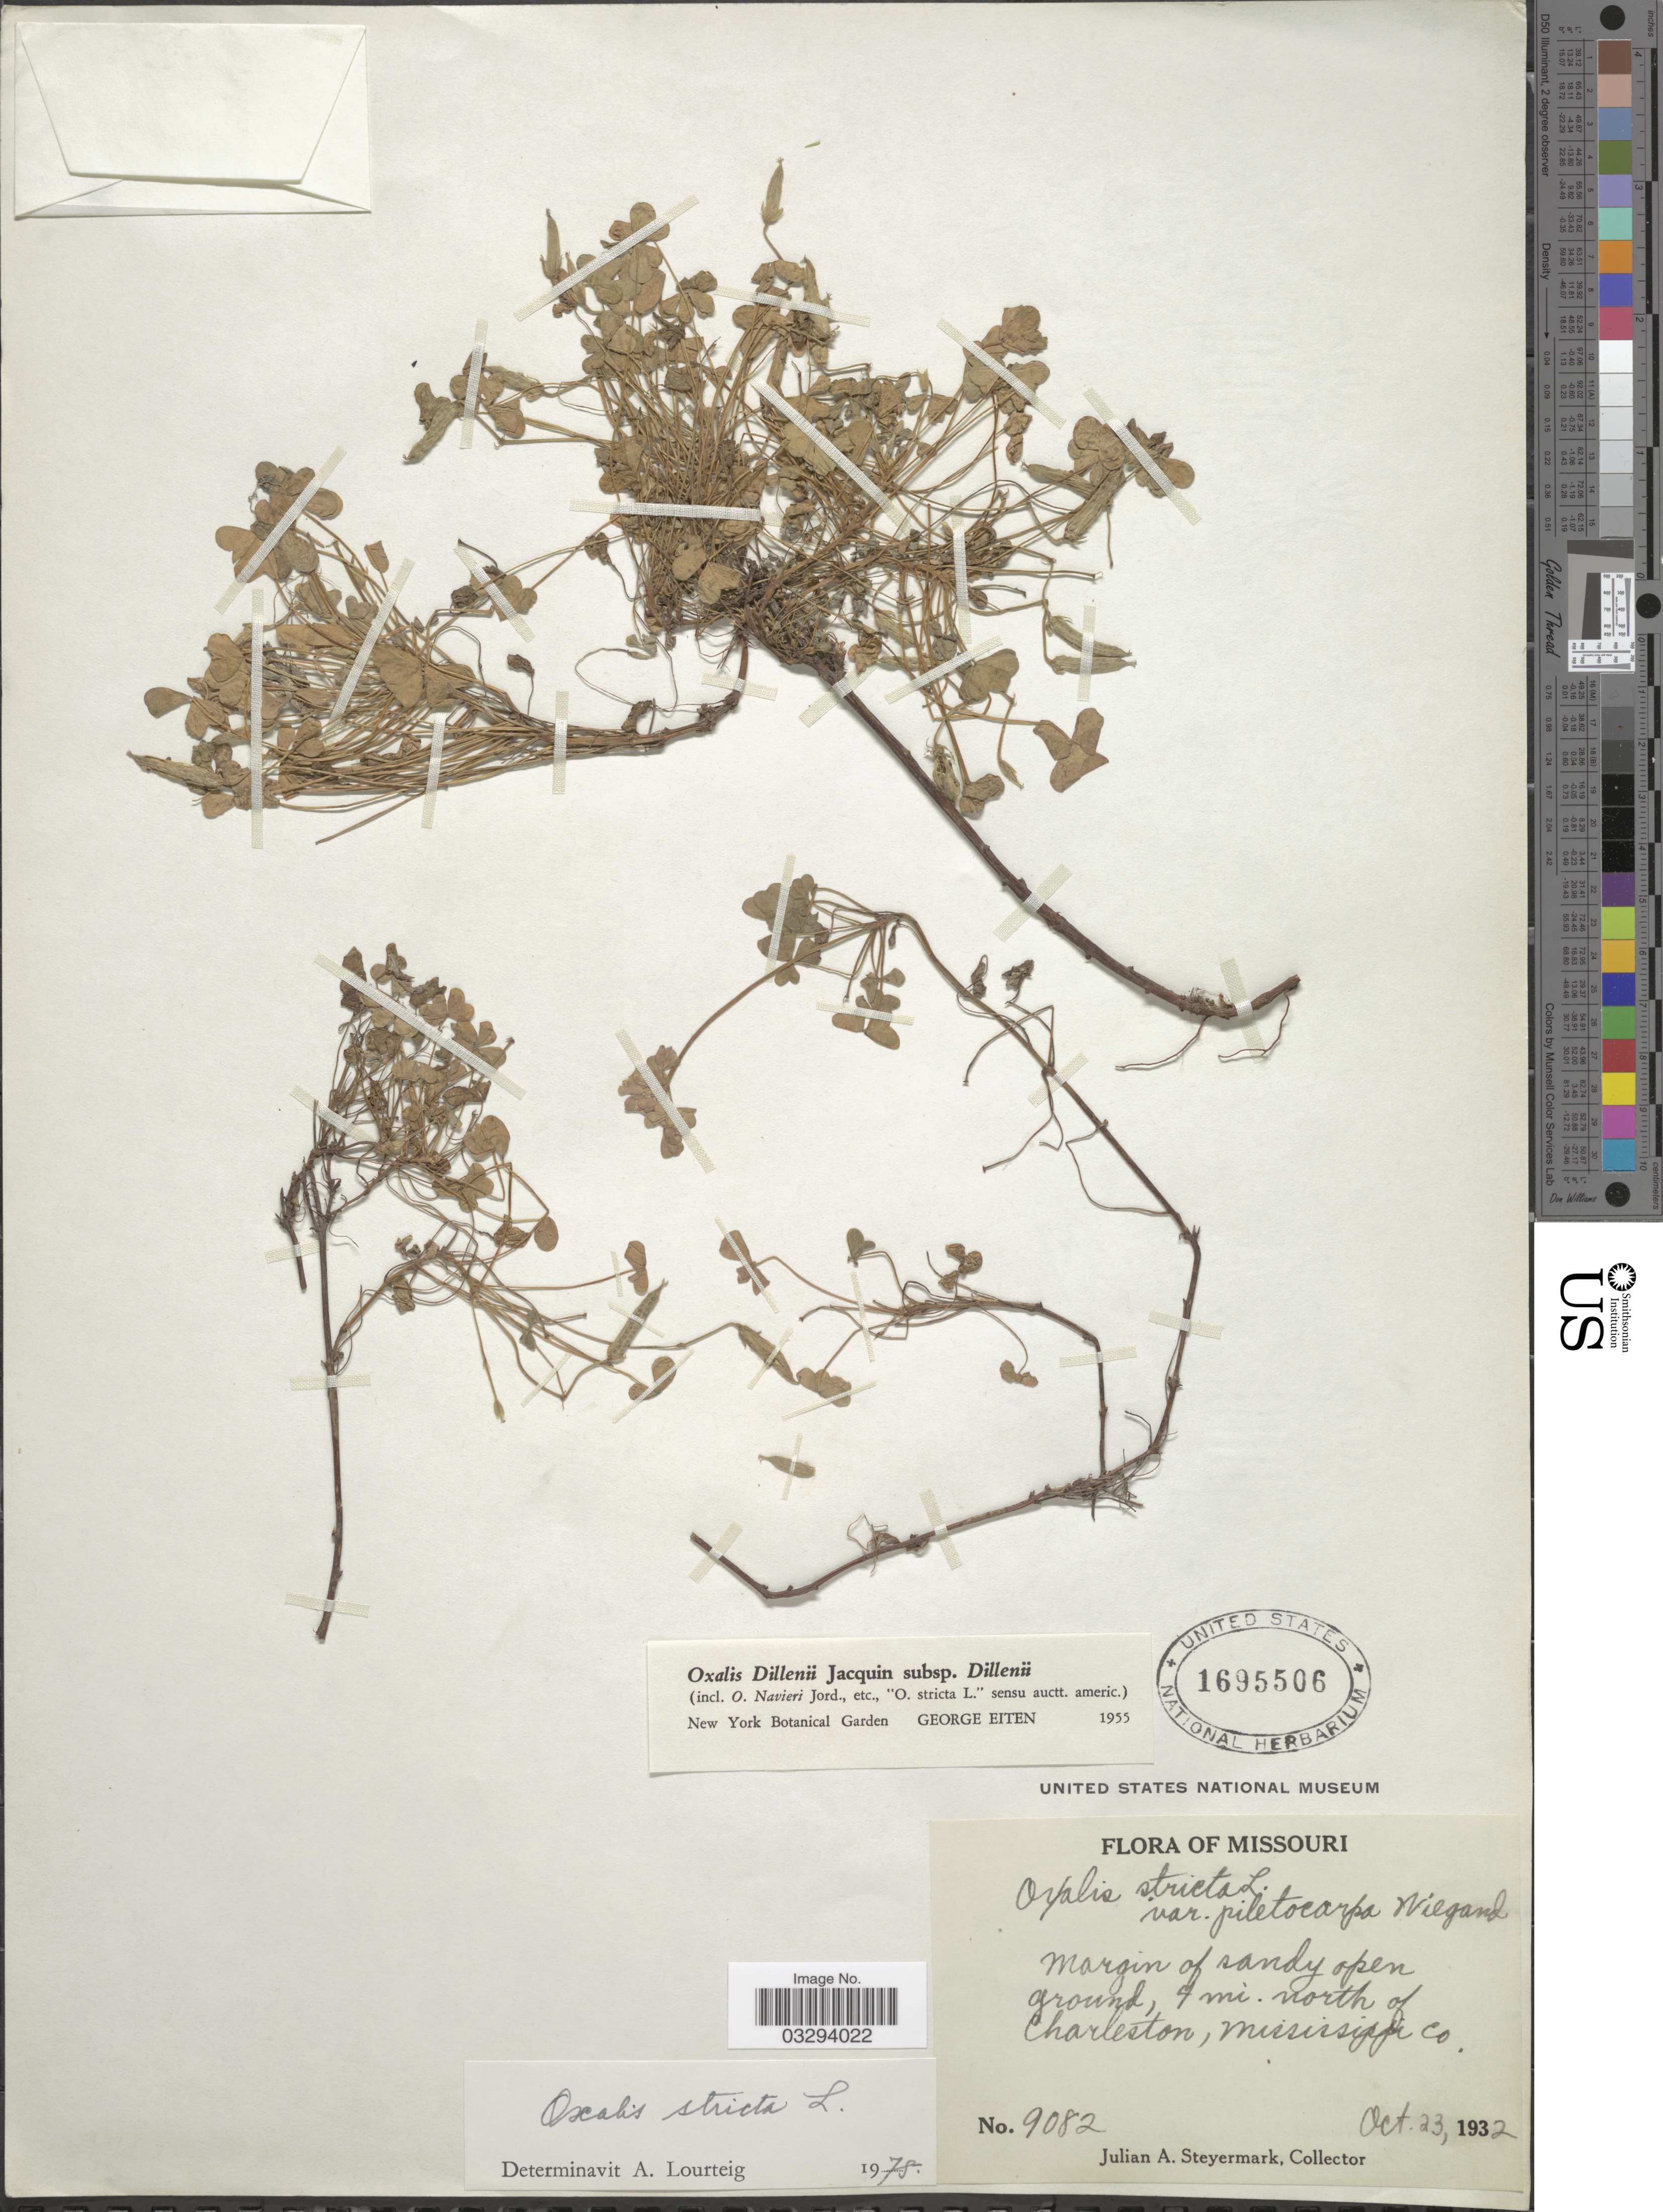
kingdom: Plantae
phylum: Tracheophyta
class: Magnoliopsida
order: Oxalidales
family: Oxalidaceae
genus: Oxalis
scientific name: Oxalis sp.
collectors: J. Steyermark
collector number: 9082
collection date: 1932-10-23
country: United States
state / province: Missouri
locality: Margin of sandy open ground, 4 mi. north of Charleston, Mississippi Co.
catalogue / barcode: US 1695506